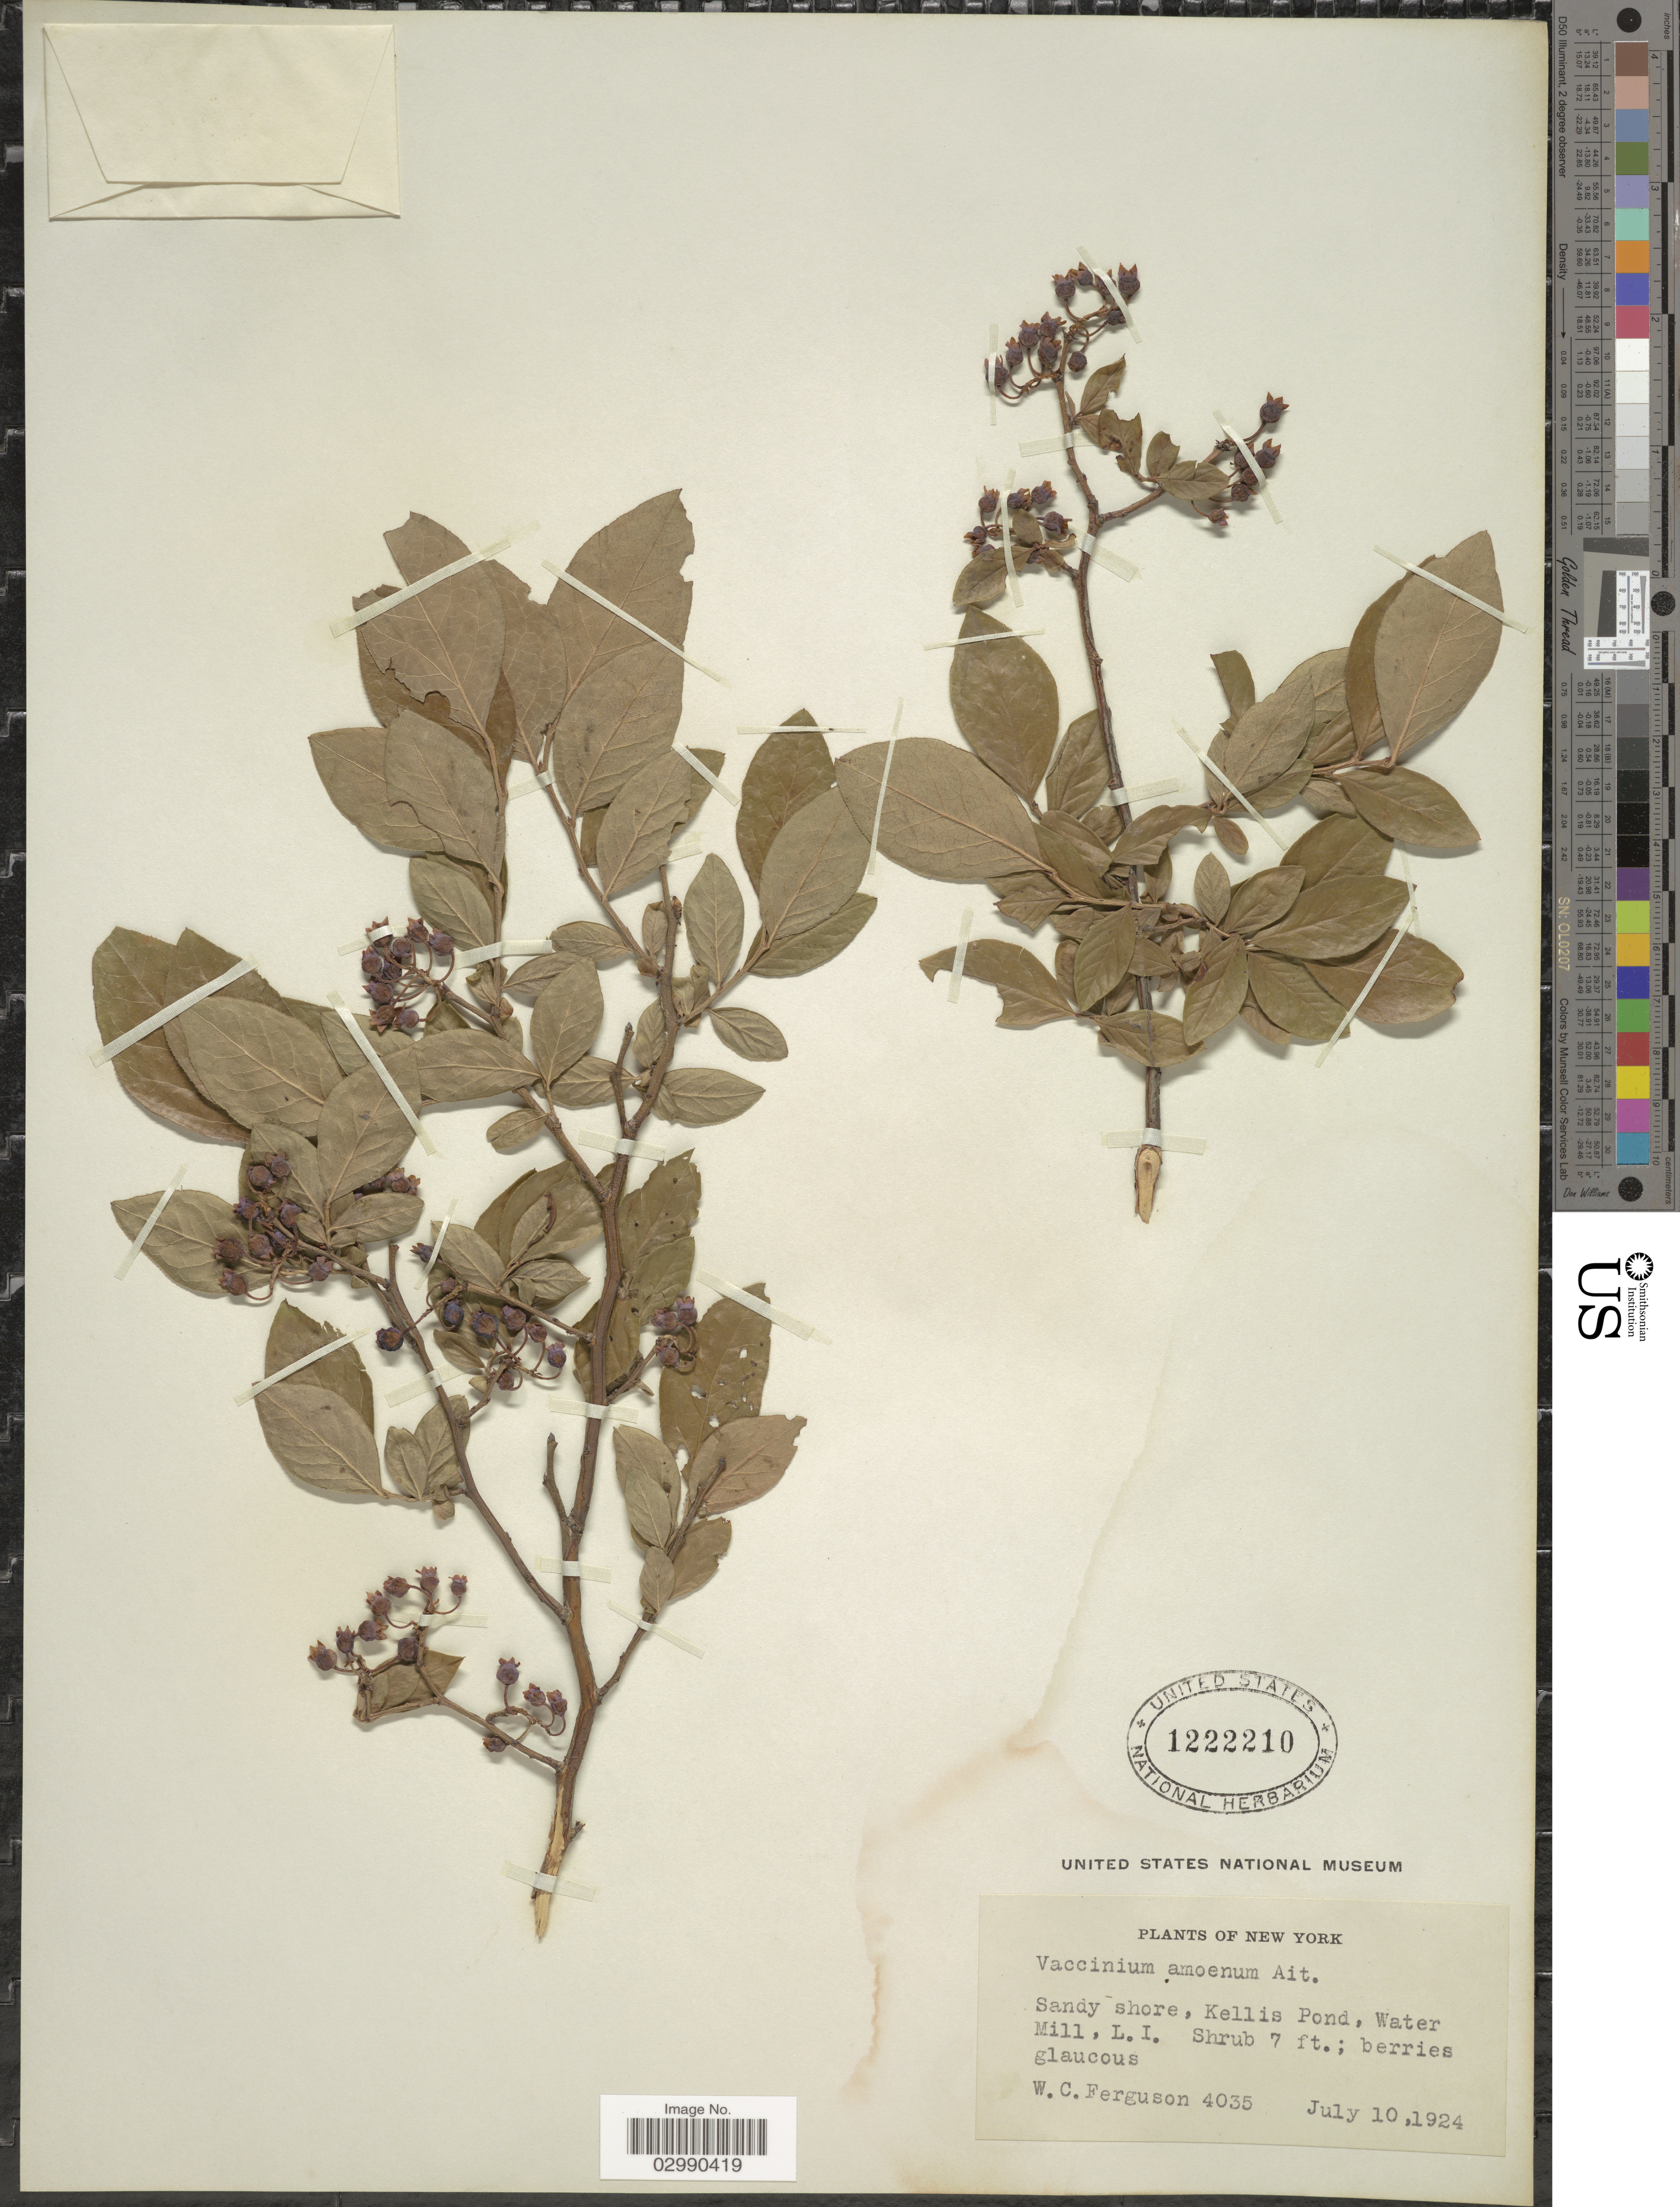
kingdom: Plantae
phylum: Tracheophyta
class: Magnoliopsida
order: Ericales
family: Ericaceae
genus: Vaccinium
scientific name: Vaccinium vicinum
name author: E.P. Bicknell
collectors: W. Ferguson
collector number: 4035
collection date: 1924-07-10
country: United States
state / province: New York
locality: Kellis Pond, Water Mill, L.I.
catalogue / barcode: US 1222210